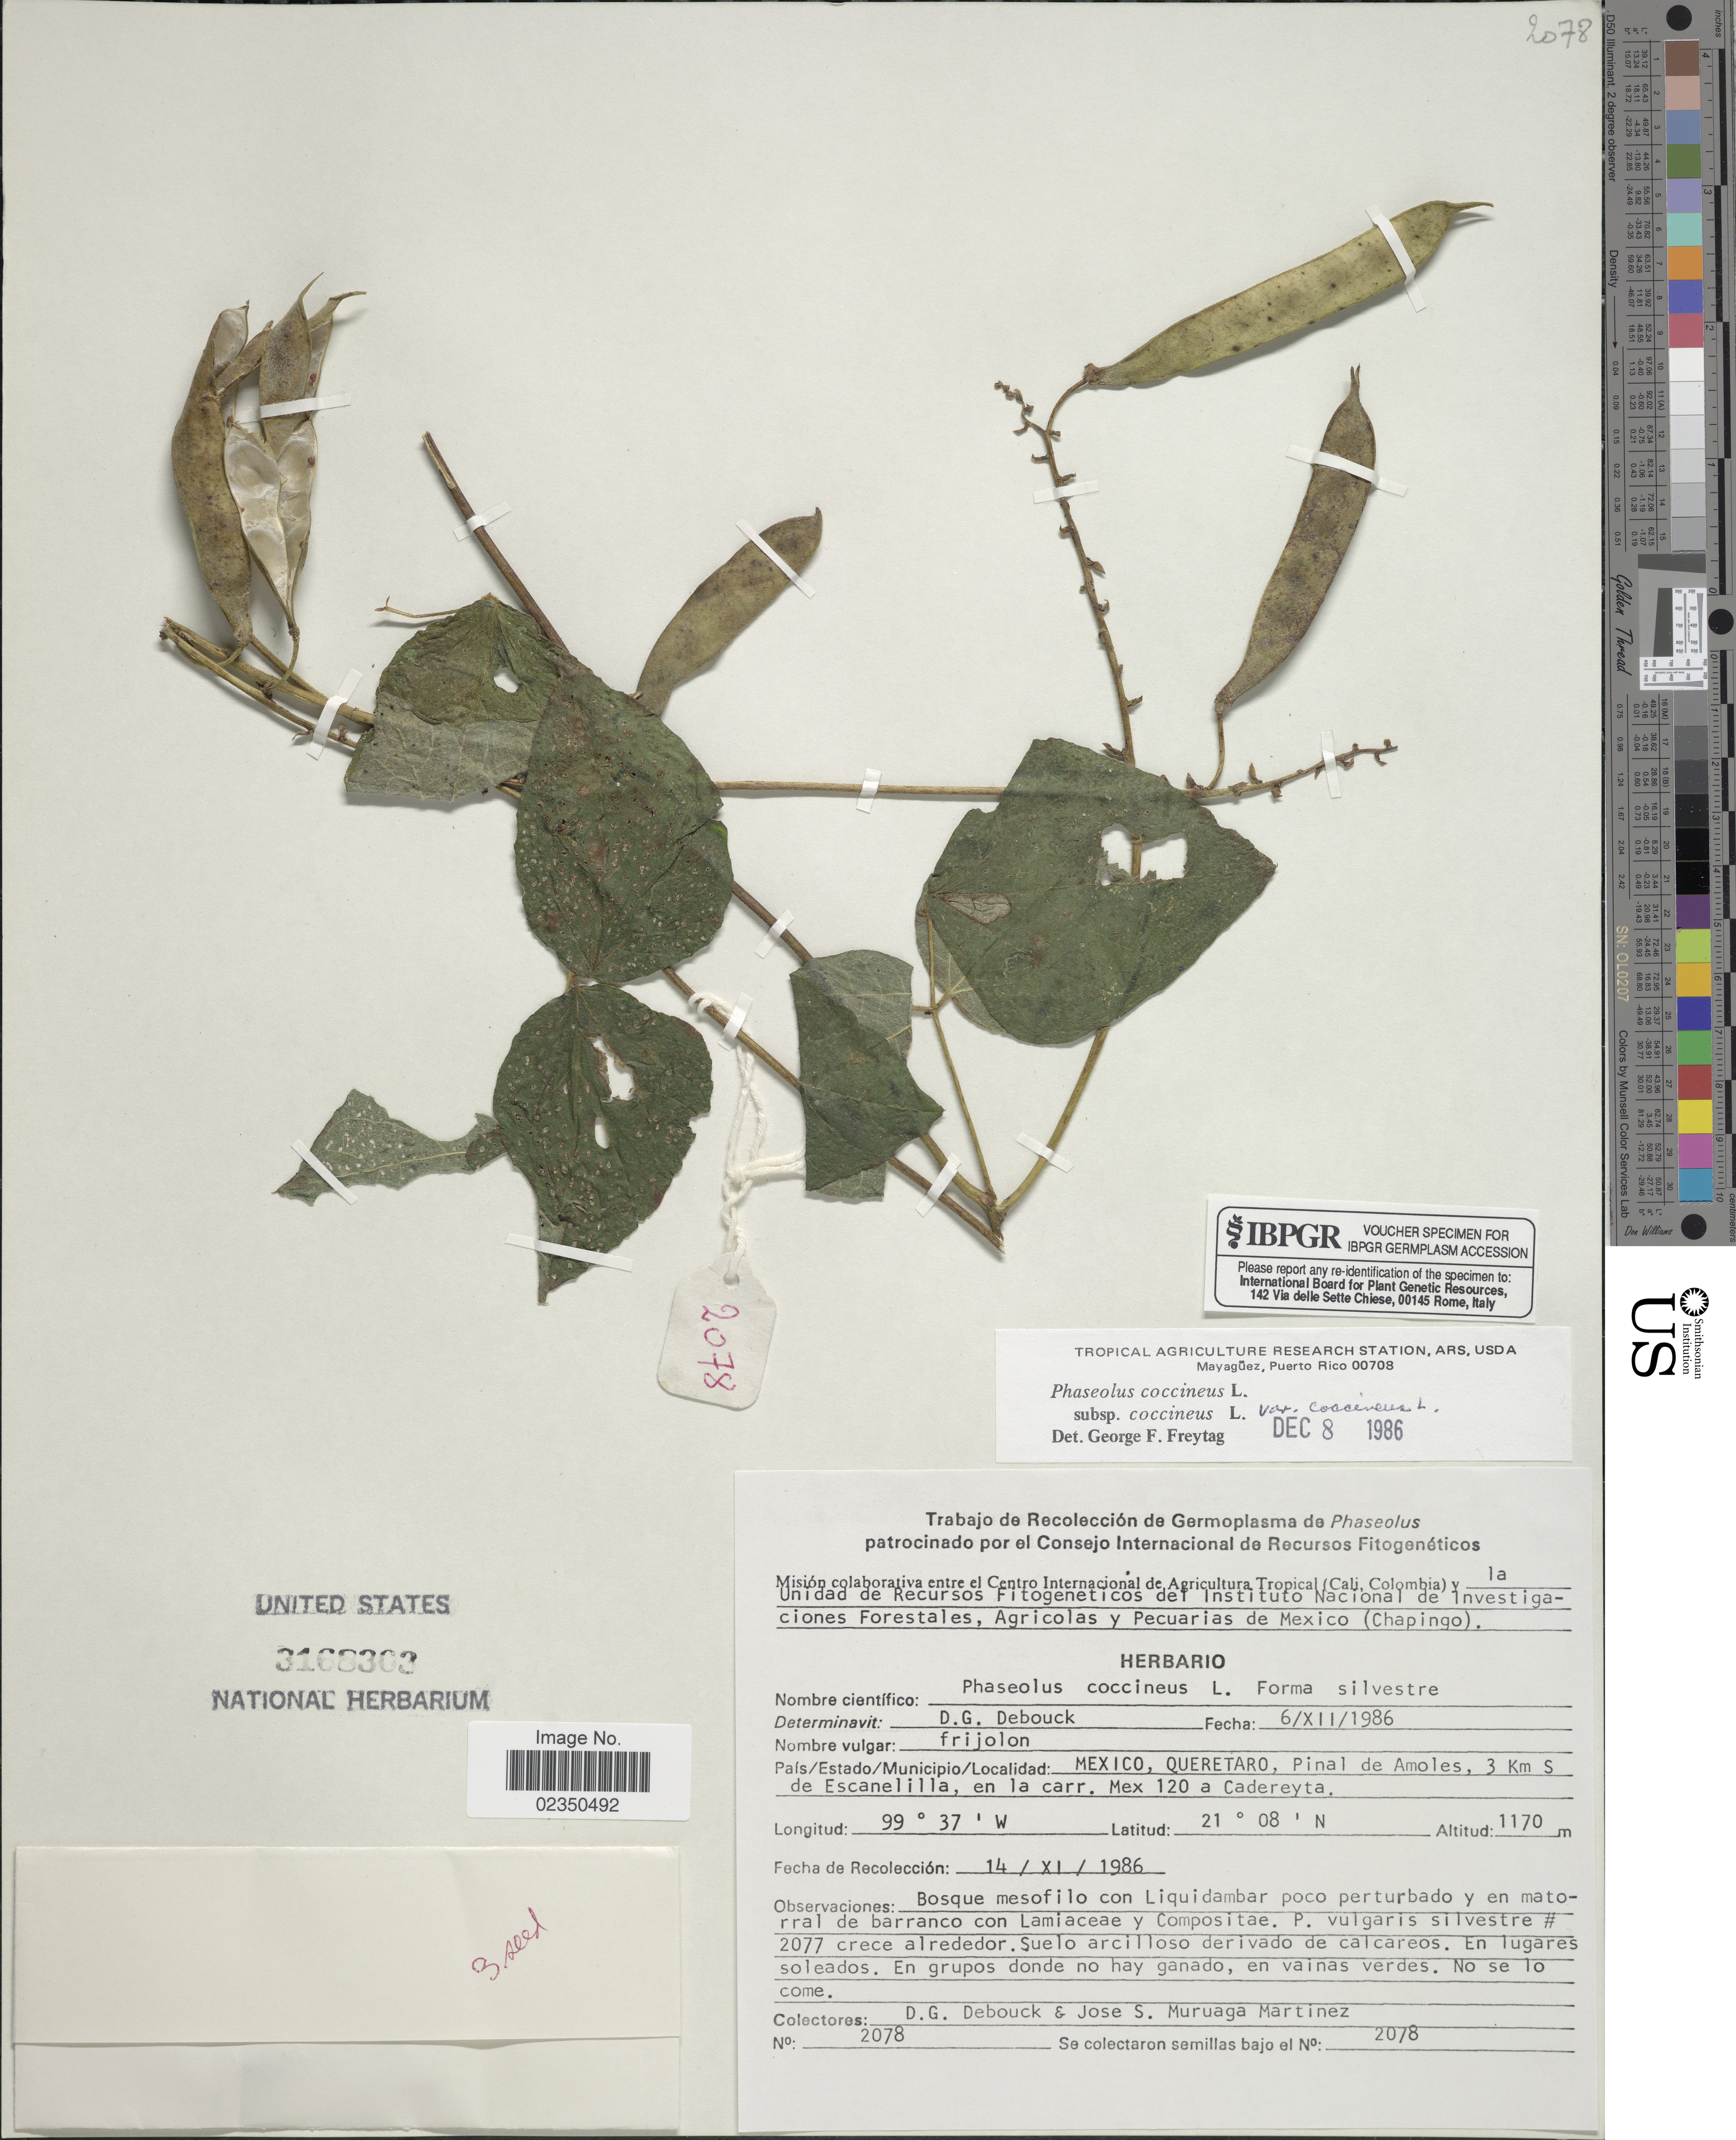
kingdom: Plantae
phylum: Tracheophyta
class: Magnoliopsida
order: Fabales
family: Fabaceae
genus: Phaseolus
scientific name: Phaseolus coccineus subsp. coccineus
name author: L.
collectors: D. Debouck & J. Muruaga Martinez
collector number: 2078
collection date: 1986-12-06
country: Mexico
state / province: Querétaro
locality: Pinal de Amoles, 3 Km S de Escanelilla, en la carr. Mex 120 a Cadereyta.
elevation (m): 1170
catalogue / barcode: US 3168303